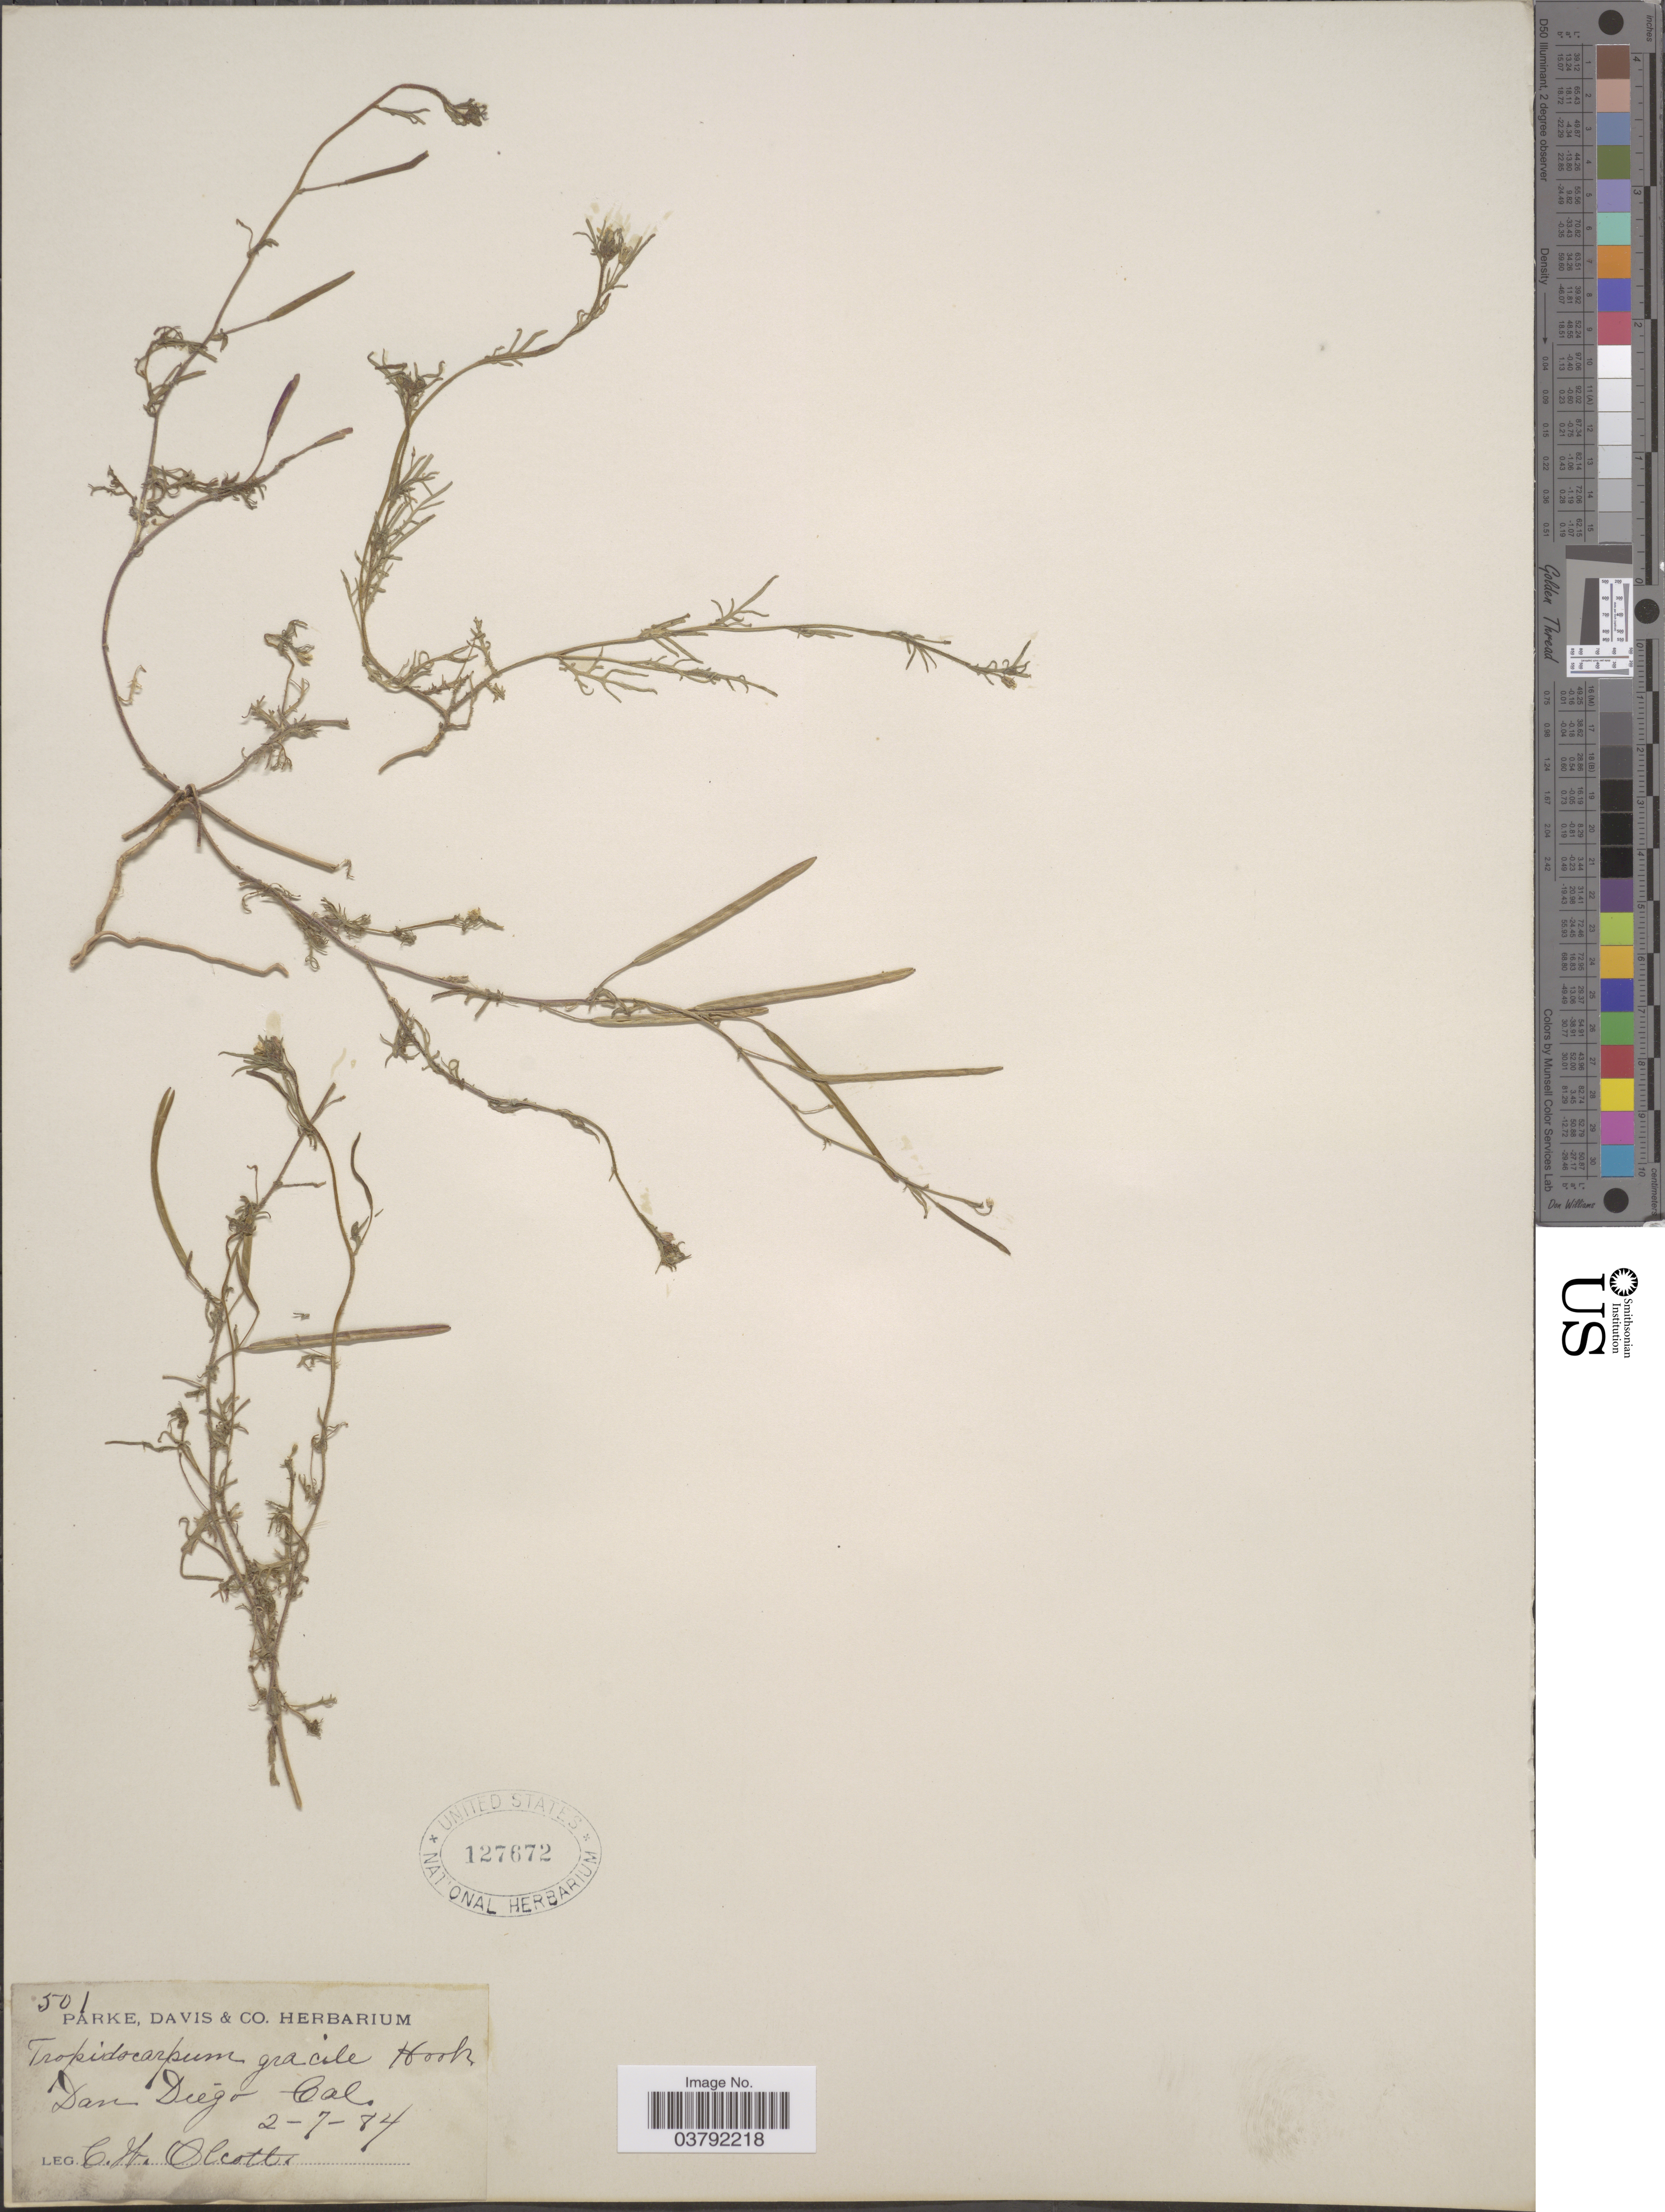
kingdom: Plantae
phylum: Tracheophyta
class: Magnoliopsida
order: Brassicales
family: Brassicaceae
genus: Tropidocarpum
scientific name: Tropidocarpum gracile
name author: Hook.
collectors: C. Alcott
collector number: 501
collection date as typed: Transcribed d/m/y: 7/2/84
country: United States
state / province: California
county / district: San Diego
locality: San Diego.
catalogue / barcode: US 127672